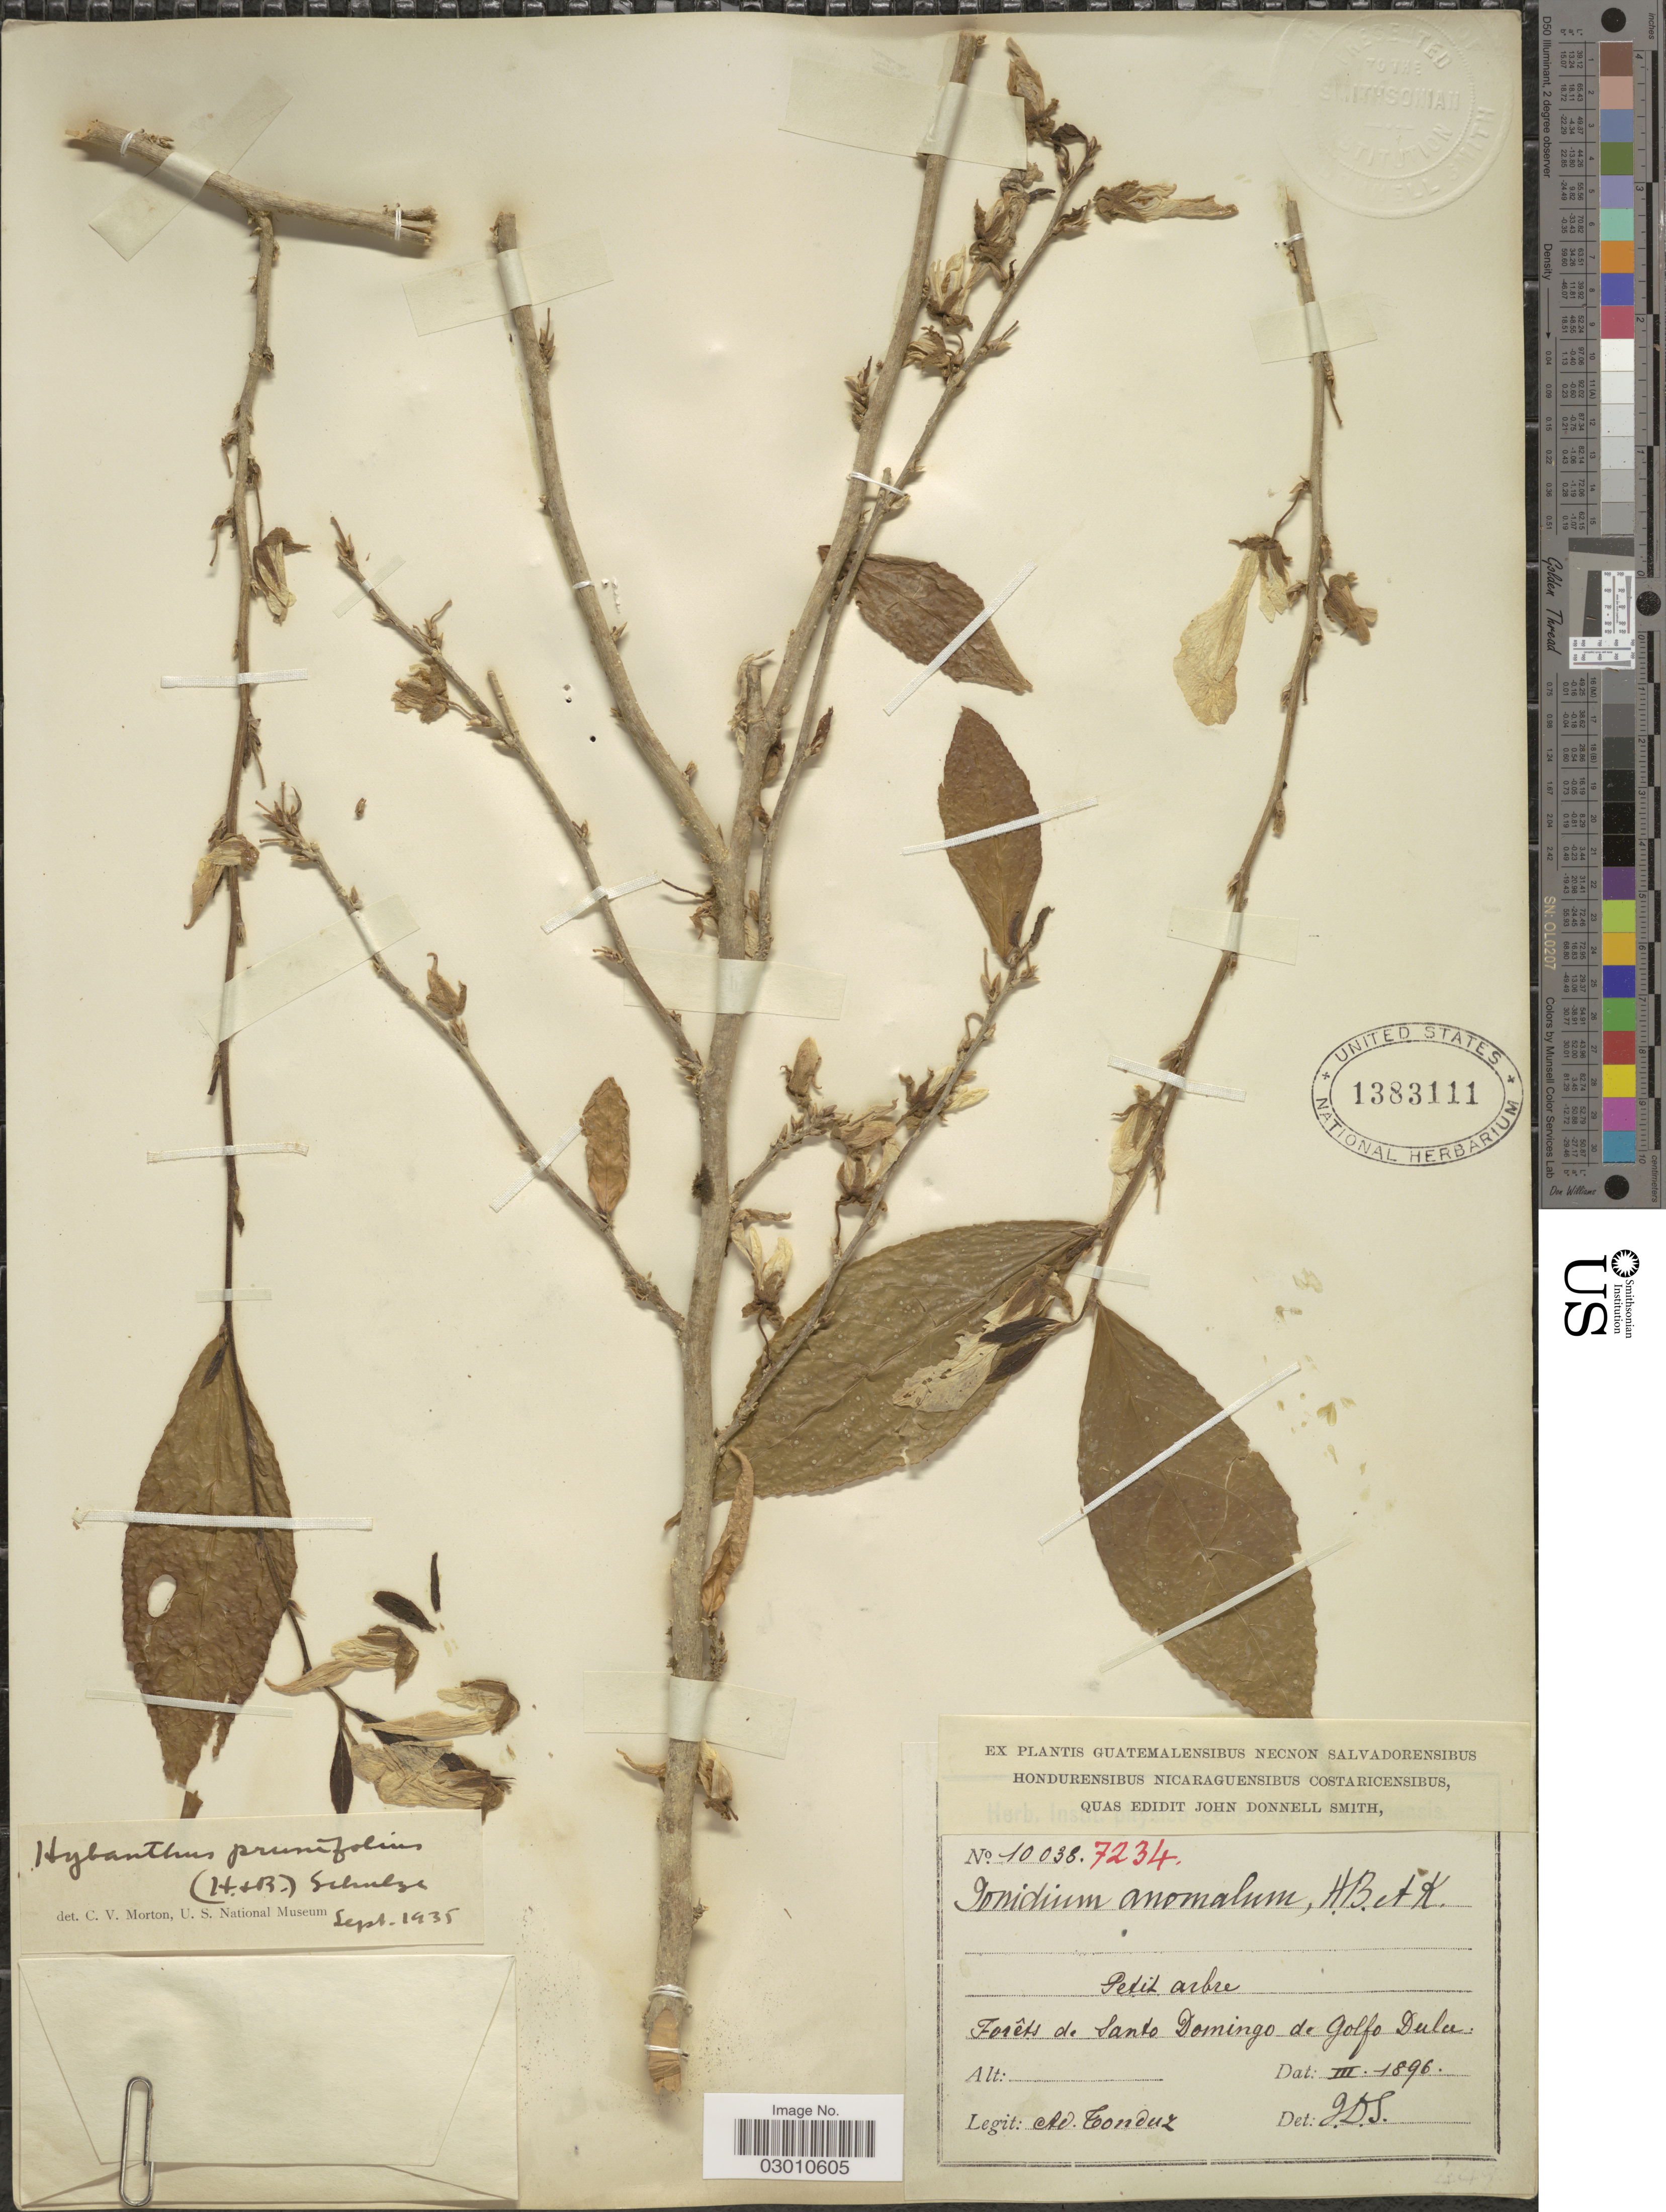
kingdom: Plantae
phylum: Tracheophyta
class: Magnoliopsida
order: Malpighiales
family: Violaceae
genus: Pombalia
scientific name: Pombalia prunifolia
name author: (Humb. & Bonpl. ex Willd.) Paula-Souza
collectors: A. Tonduz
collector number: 10038/7234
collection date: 1896-03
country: Costa Rica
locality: Forêts de Santo Domingo de Golfo Dulce.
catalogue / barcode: US 1383111